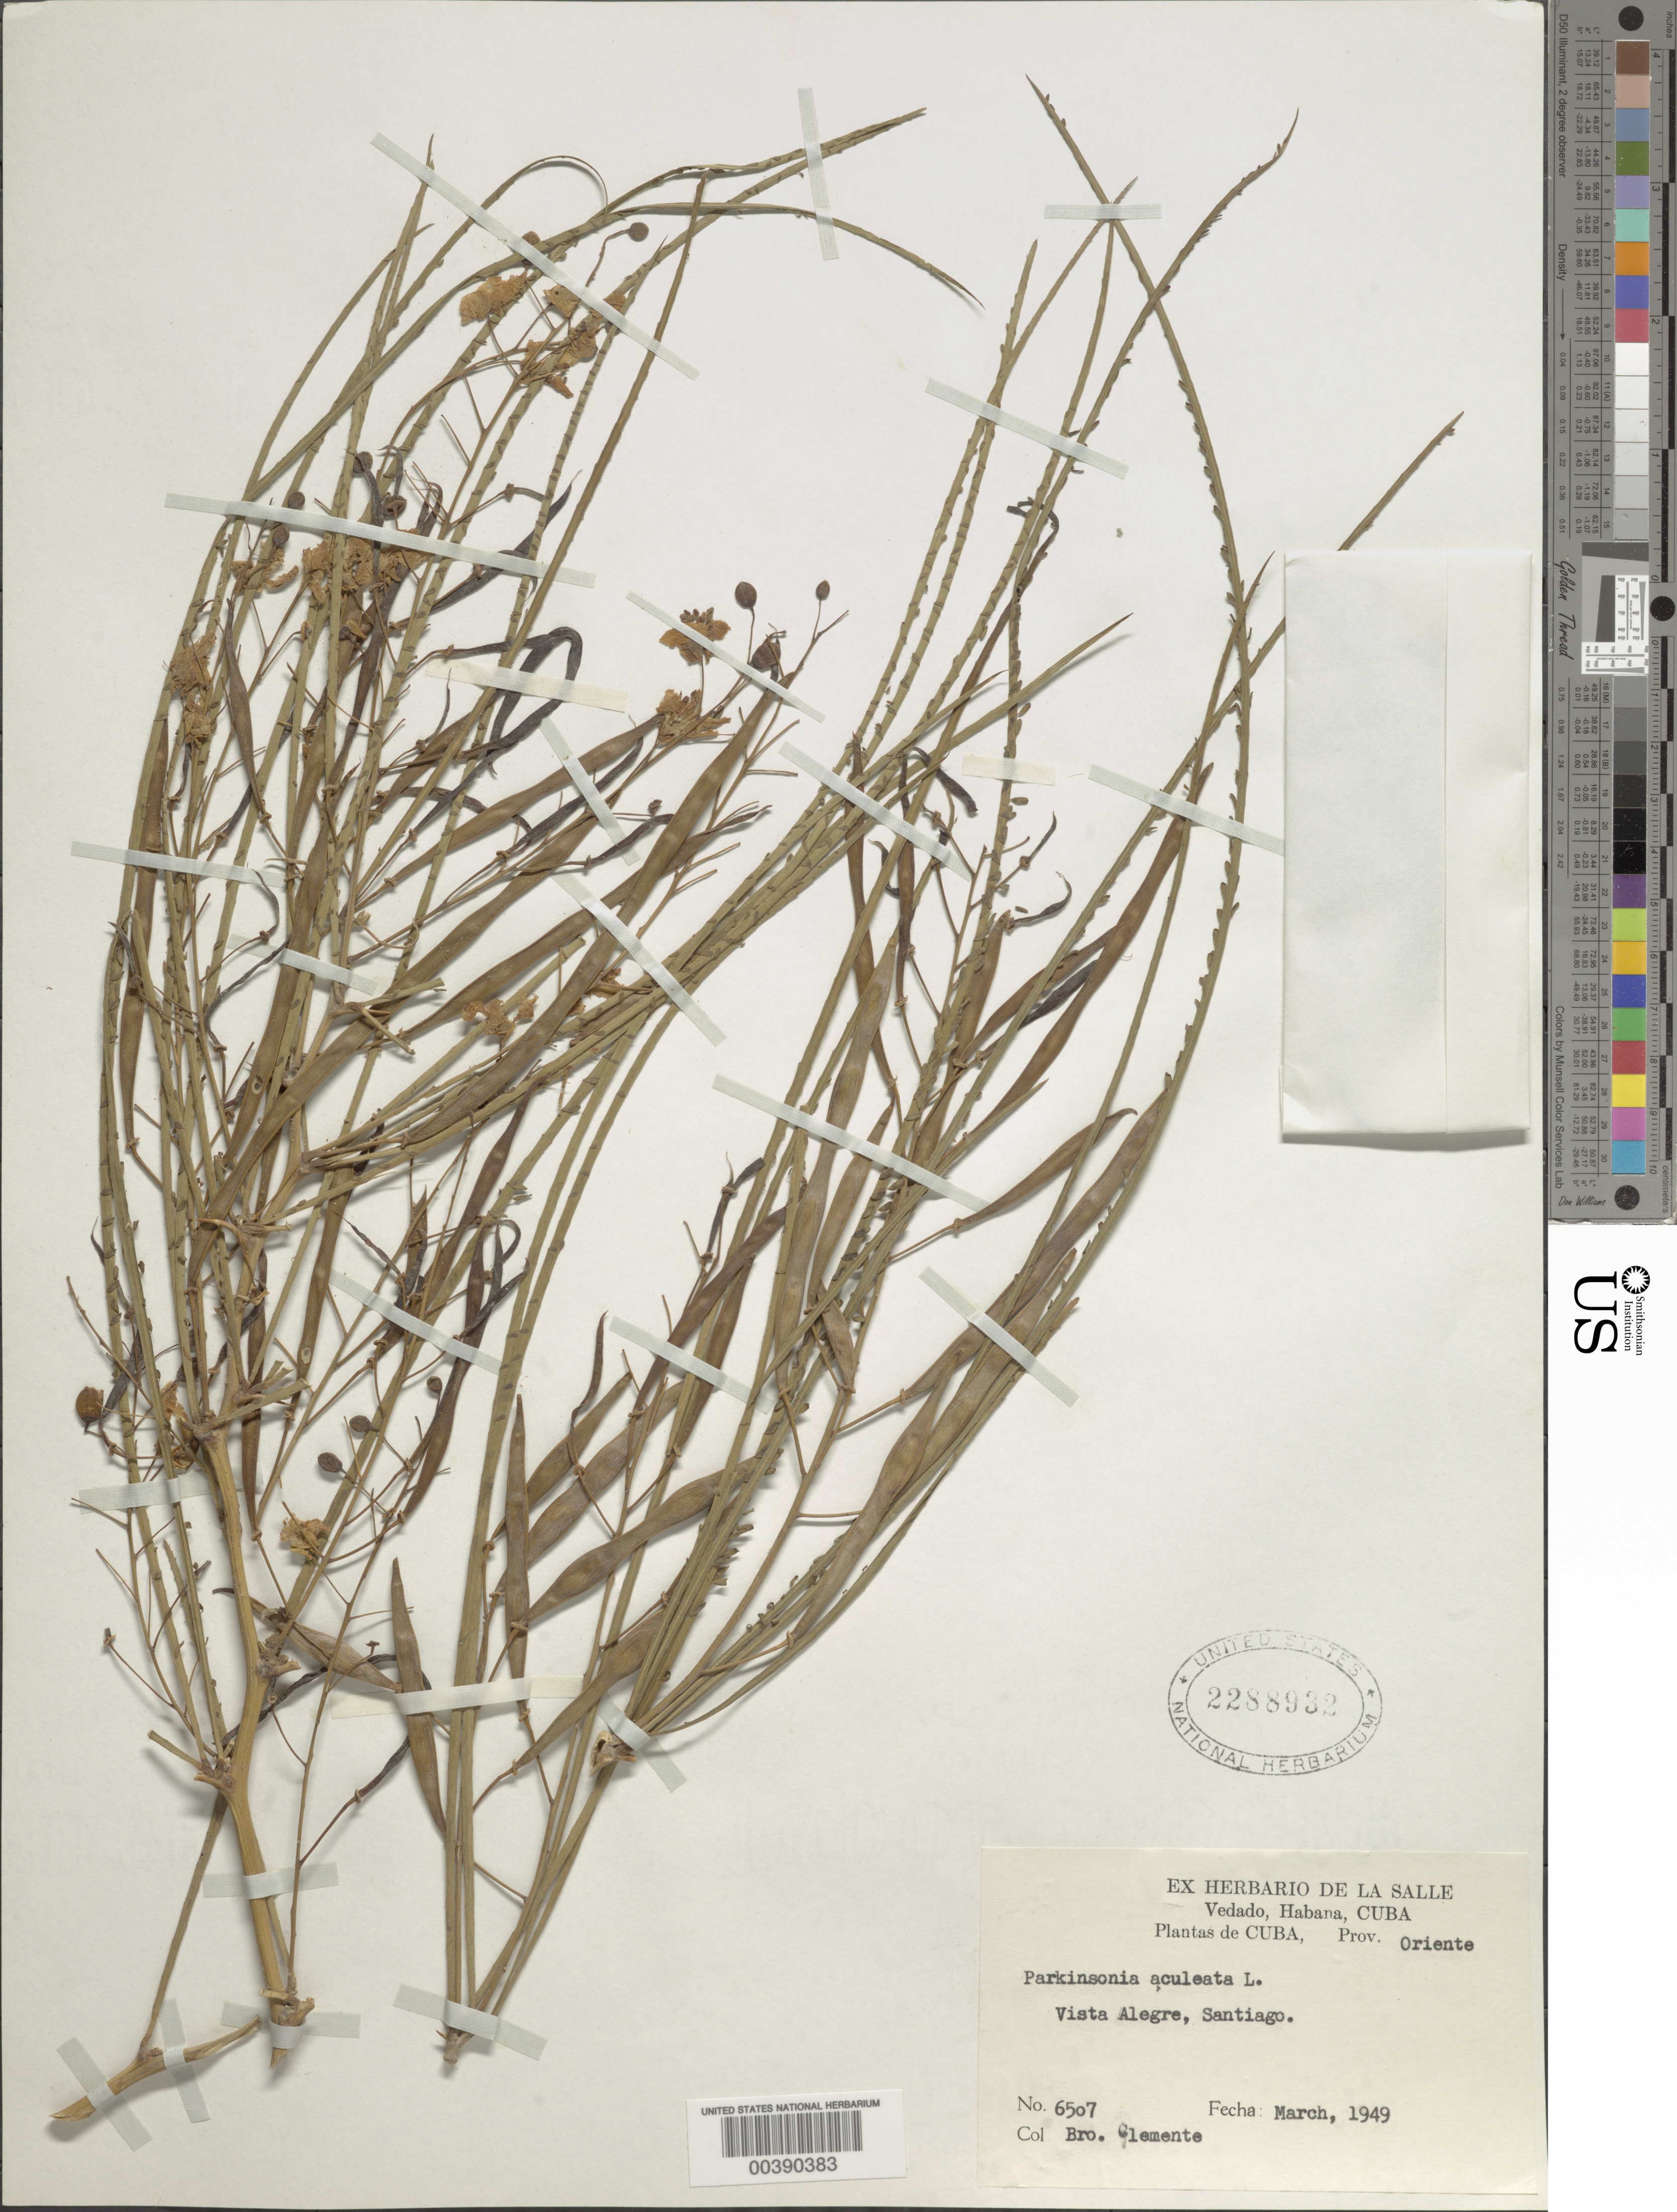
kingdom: Plantae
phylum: Tracheophyta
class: Magnoliopsida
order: Fabales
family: Fabaceae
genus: Parkinsonia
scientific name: Parkinsonia aculeata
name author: L.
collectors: B. Clement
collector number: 6507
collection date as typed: Mar 1949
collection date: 1949-03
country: Cuba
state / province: Oriente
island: Greater Antilles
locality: Vista alegre, santiago; vedado, habana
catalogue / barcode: US 2288932